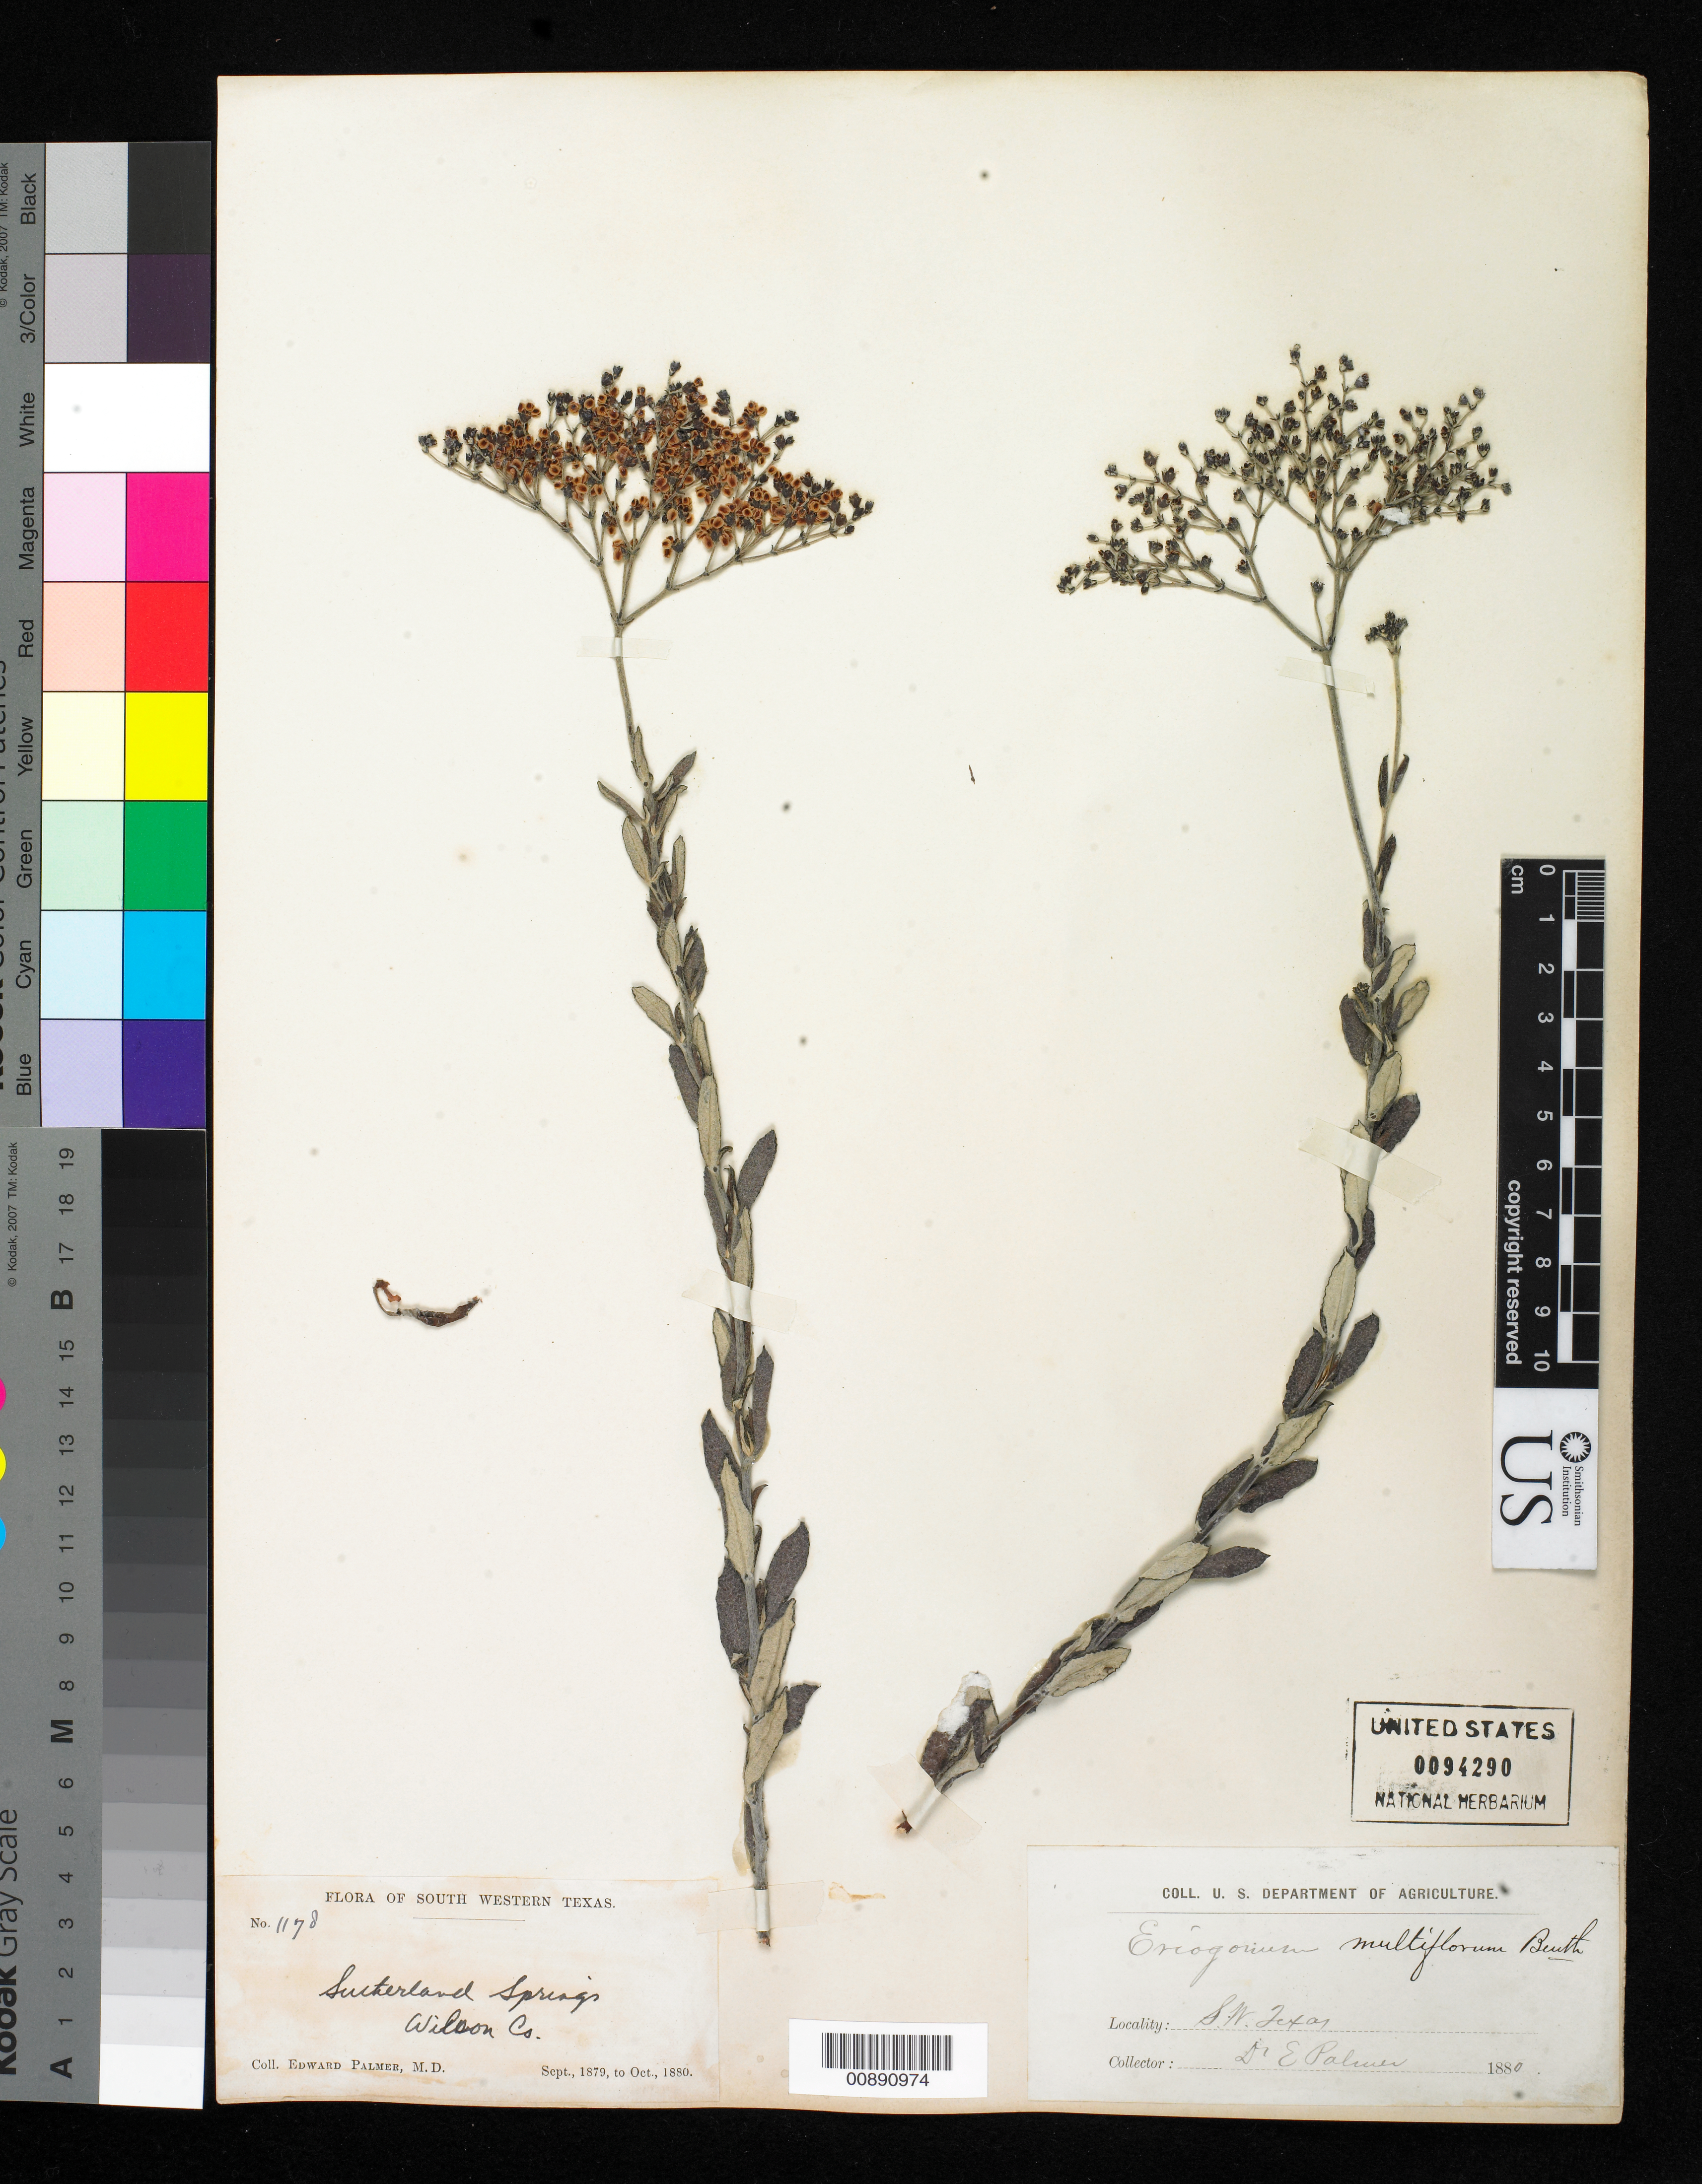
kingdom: Plantae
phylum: Tracheophyta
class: Magnoliopsida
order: Caryophyllales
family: Polygonaceae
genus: Eriogonum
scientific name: Eriogonum multiflorum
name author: Benth.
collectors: E. Palmer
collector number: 1178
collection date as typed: Sep 1879 to -- Oct 1880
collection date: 1879-09/1880-10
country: United States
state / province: Texas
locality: Southerland Springs, Wilson County, Texas.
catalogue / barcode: US 94290